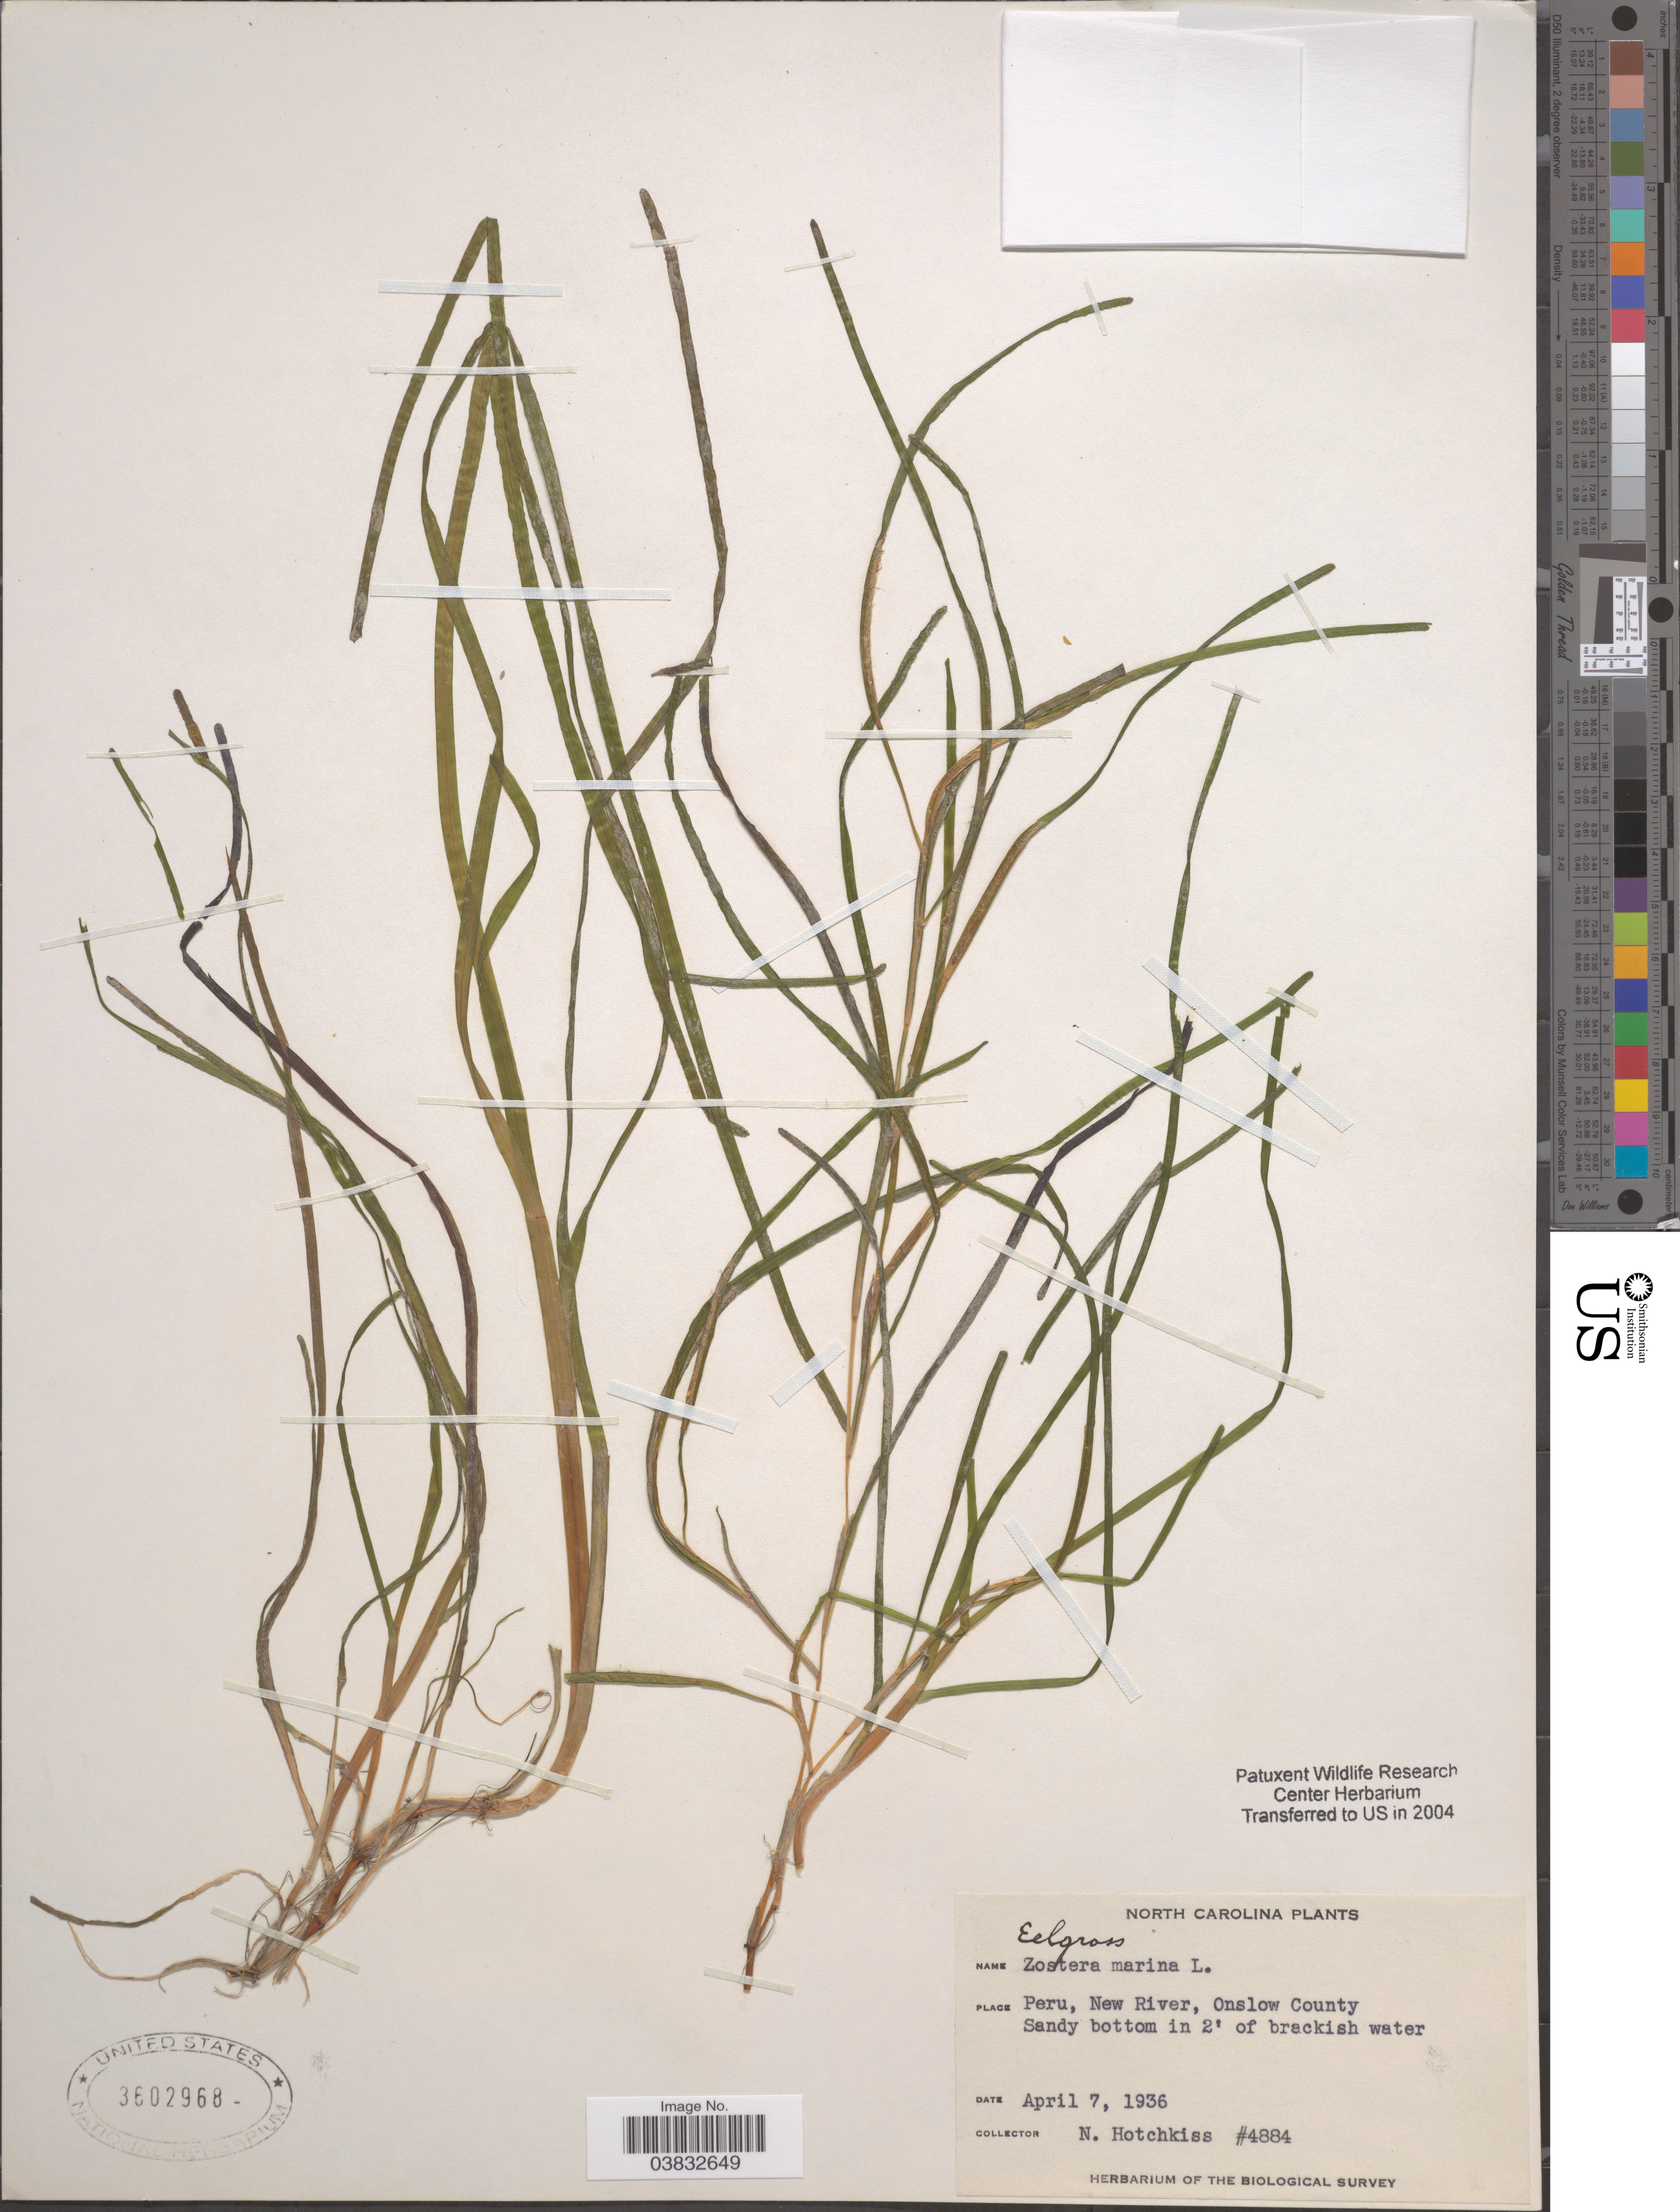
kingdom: Plantae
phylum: Tracheophyta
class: Liliopsida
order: Alismatales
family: Zosteraceae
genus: Zostera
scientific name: Zostera marina var. typica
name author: L.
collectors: N. Hotchkiss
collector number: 4884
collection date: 1936-04-07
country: United States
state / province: North Carolina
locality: Peru, New River, Onslow County.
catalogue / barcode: US 3602968